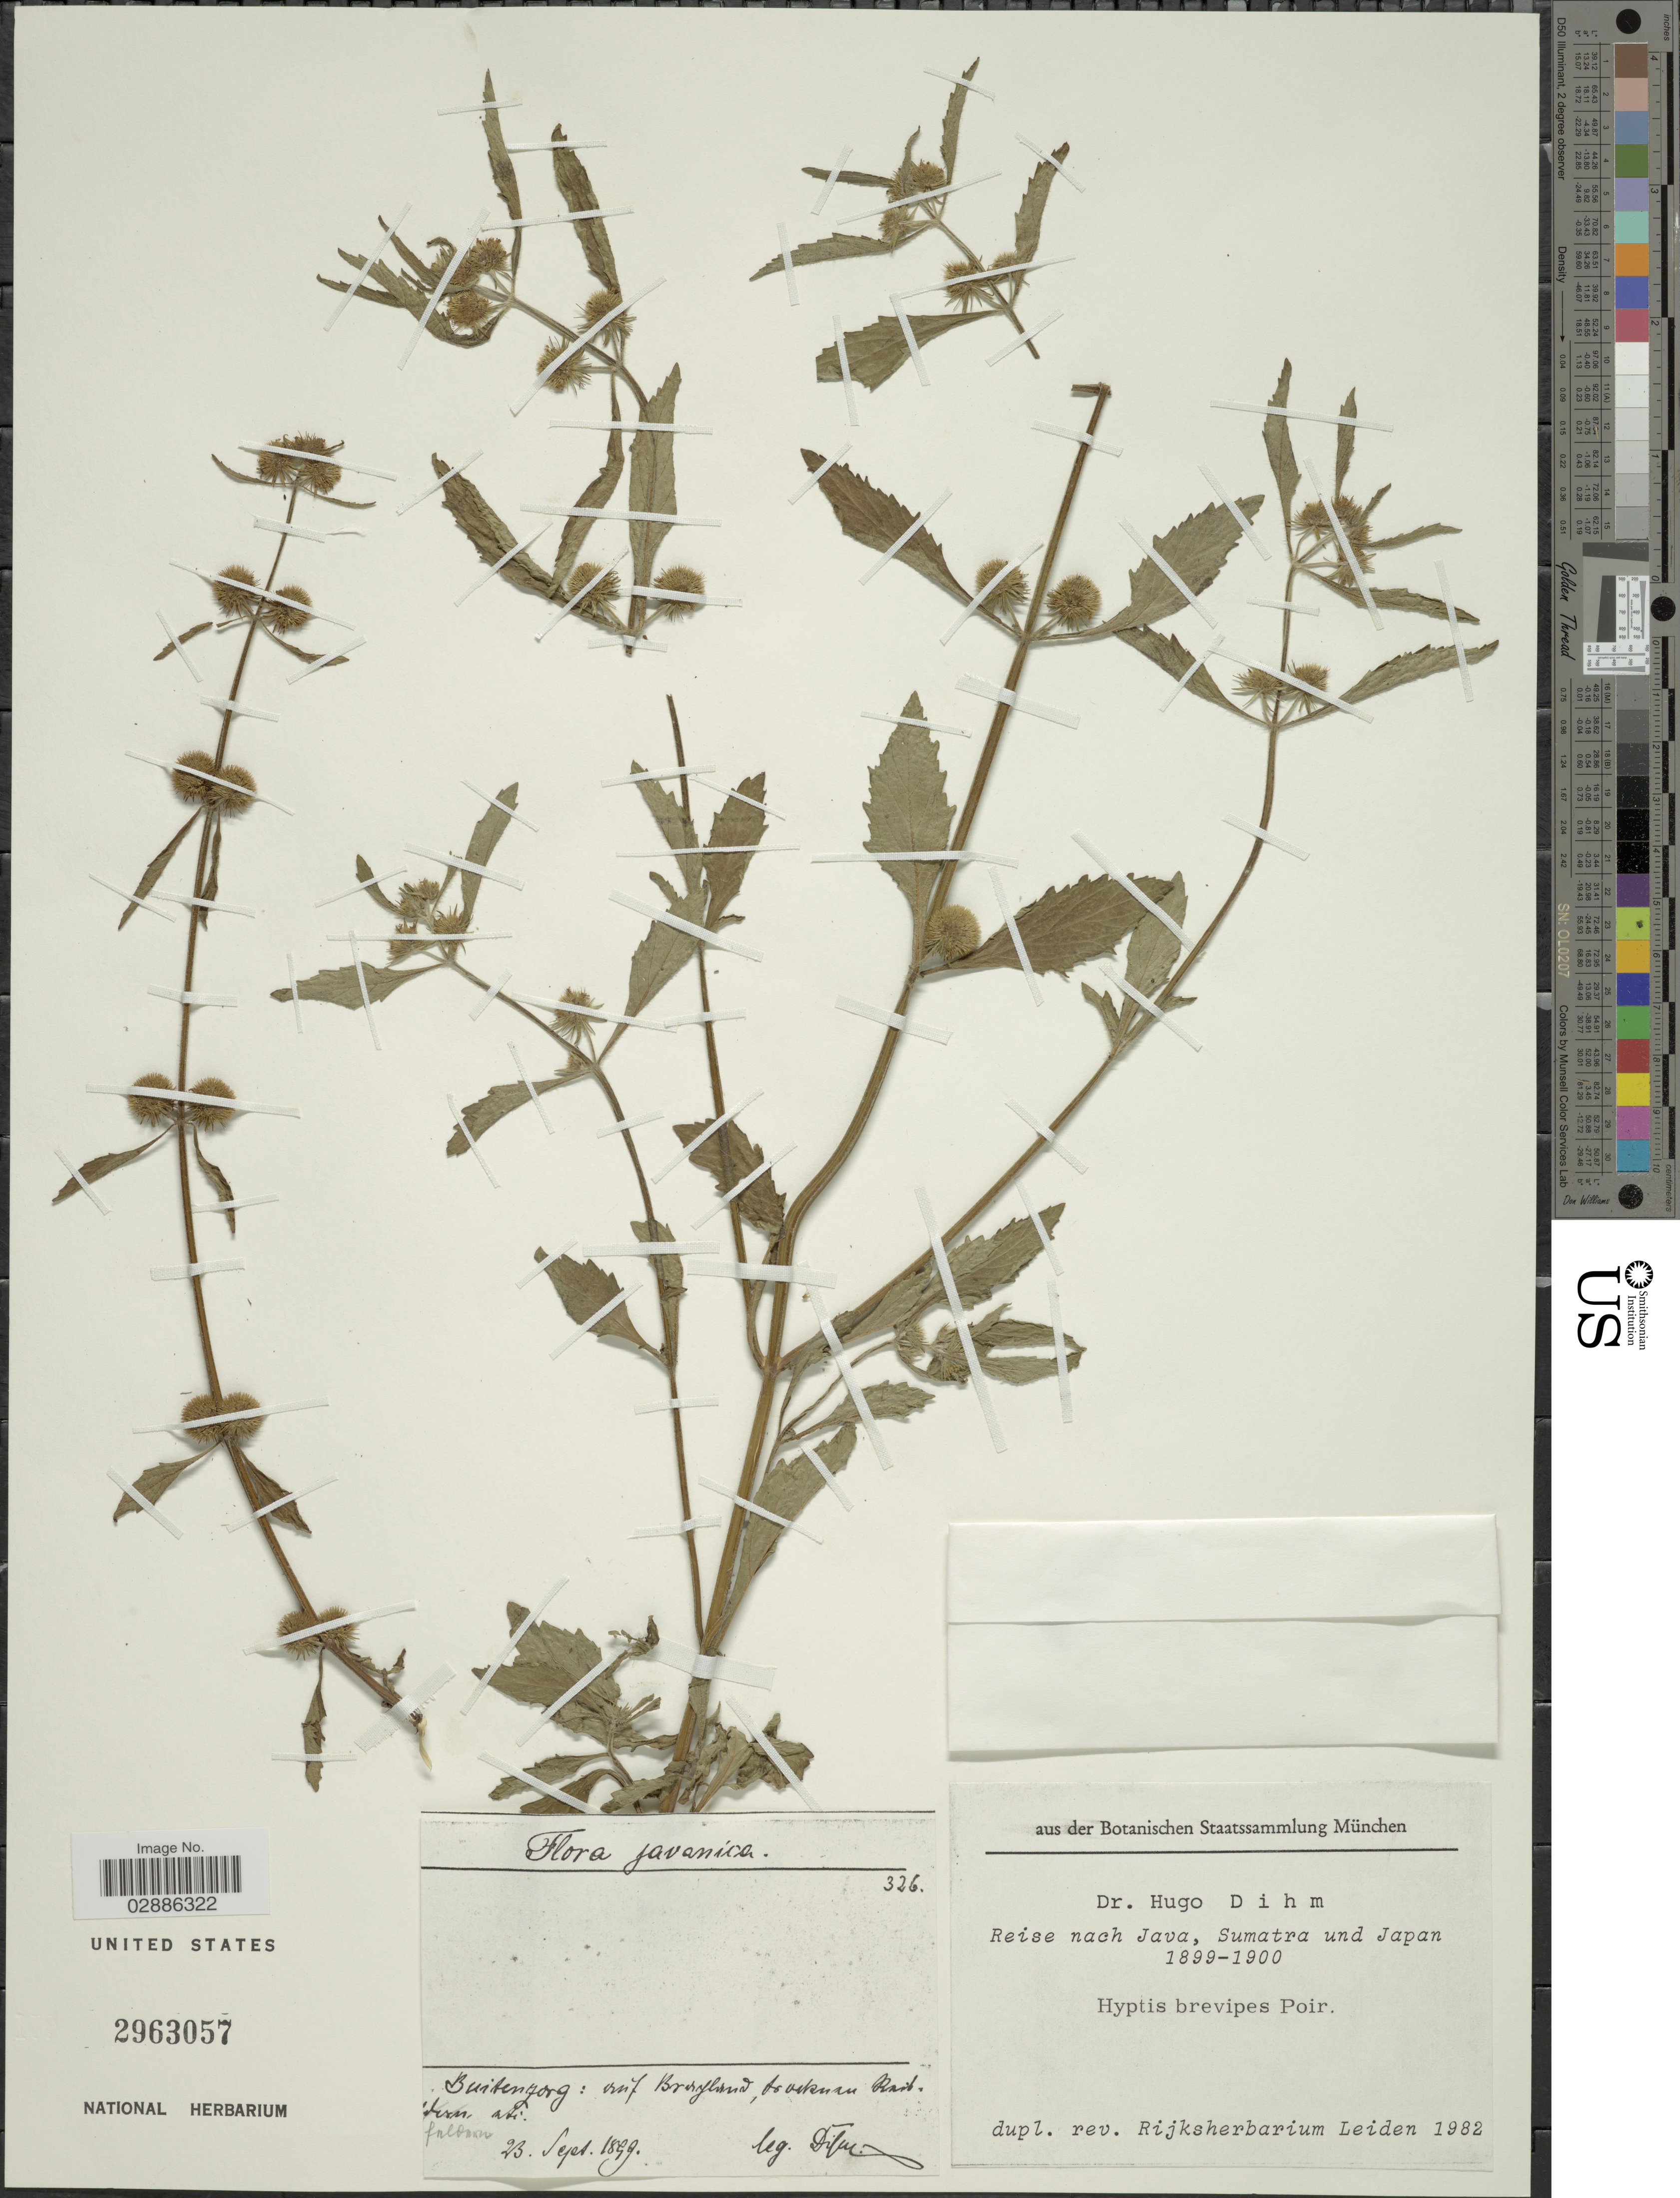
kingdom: Plantae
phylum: Tracheophyta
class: Magnoliopsida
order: Lamiales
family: Lamiaceae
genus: Hyptis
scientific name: Hyptis brevipes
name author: Poit.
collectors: H. Dihm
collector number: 326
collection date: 1899-09-23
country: Indonesia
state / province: Java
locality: Javanica, Reise nach Java, Sumatra und Japan, Buitenzorg.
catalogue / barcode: US 2963057